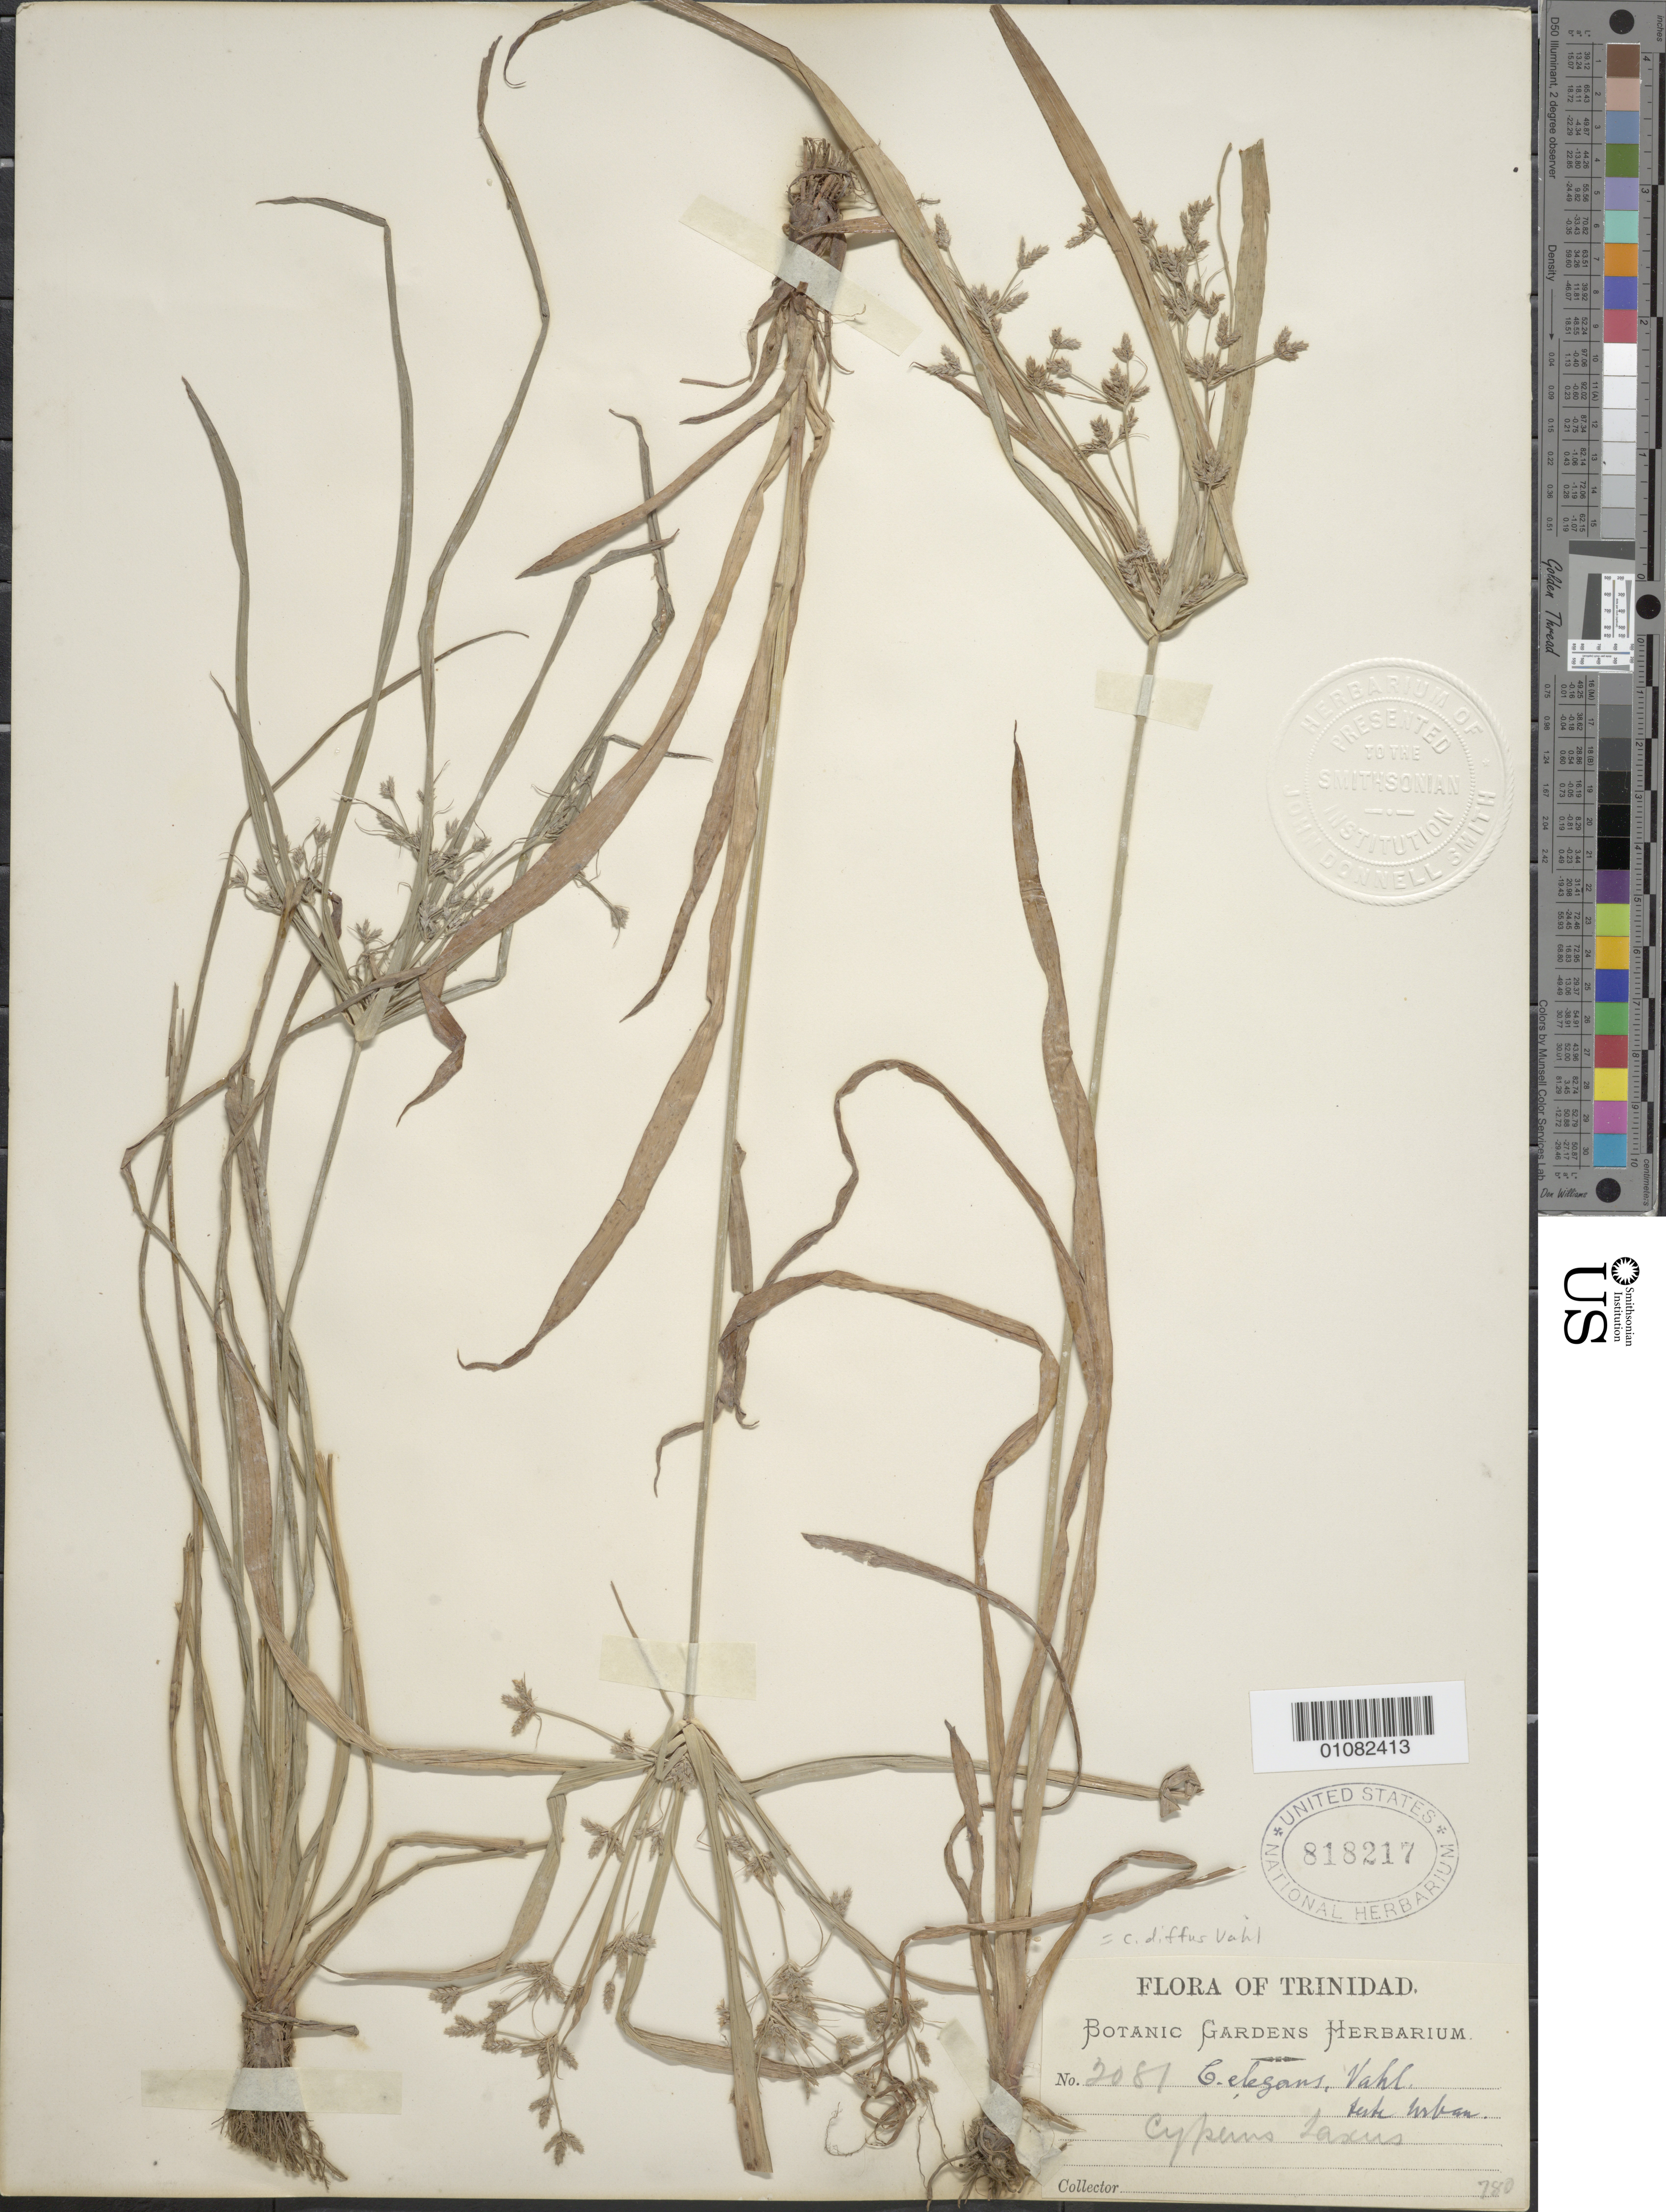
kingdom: Plantae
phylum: Tracheophyta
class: Liliopsida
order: Poales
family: Cyperaceae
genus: Cyperus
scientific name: Cyperus elegans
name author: L.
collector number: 2081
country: Trinidad and Tobago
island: Trinidad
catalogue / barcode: US 818217